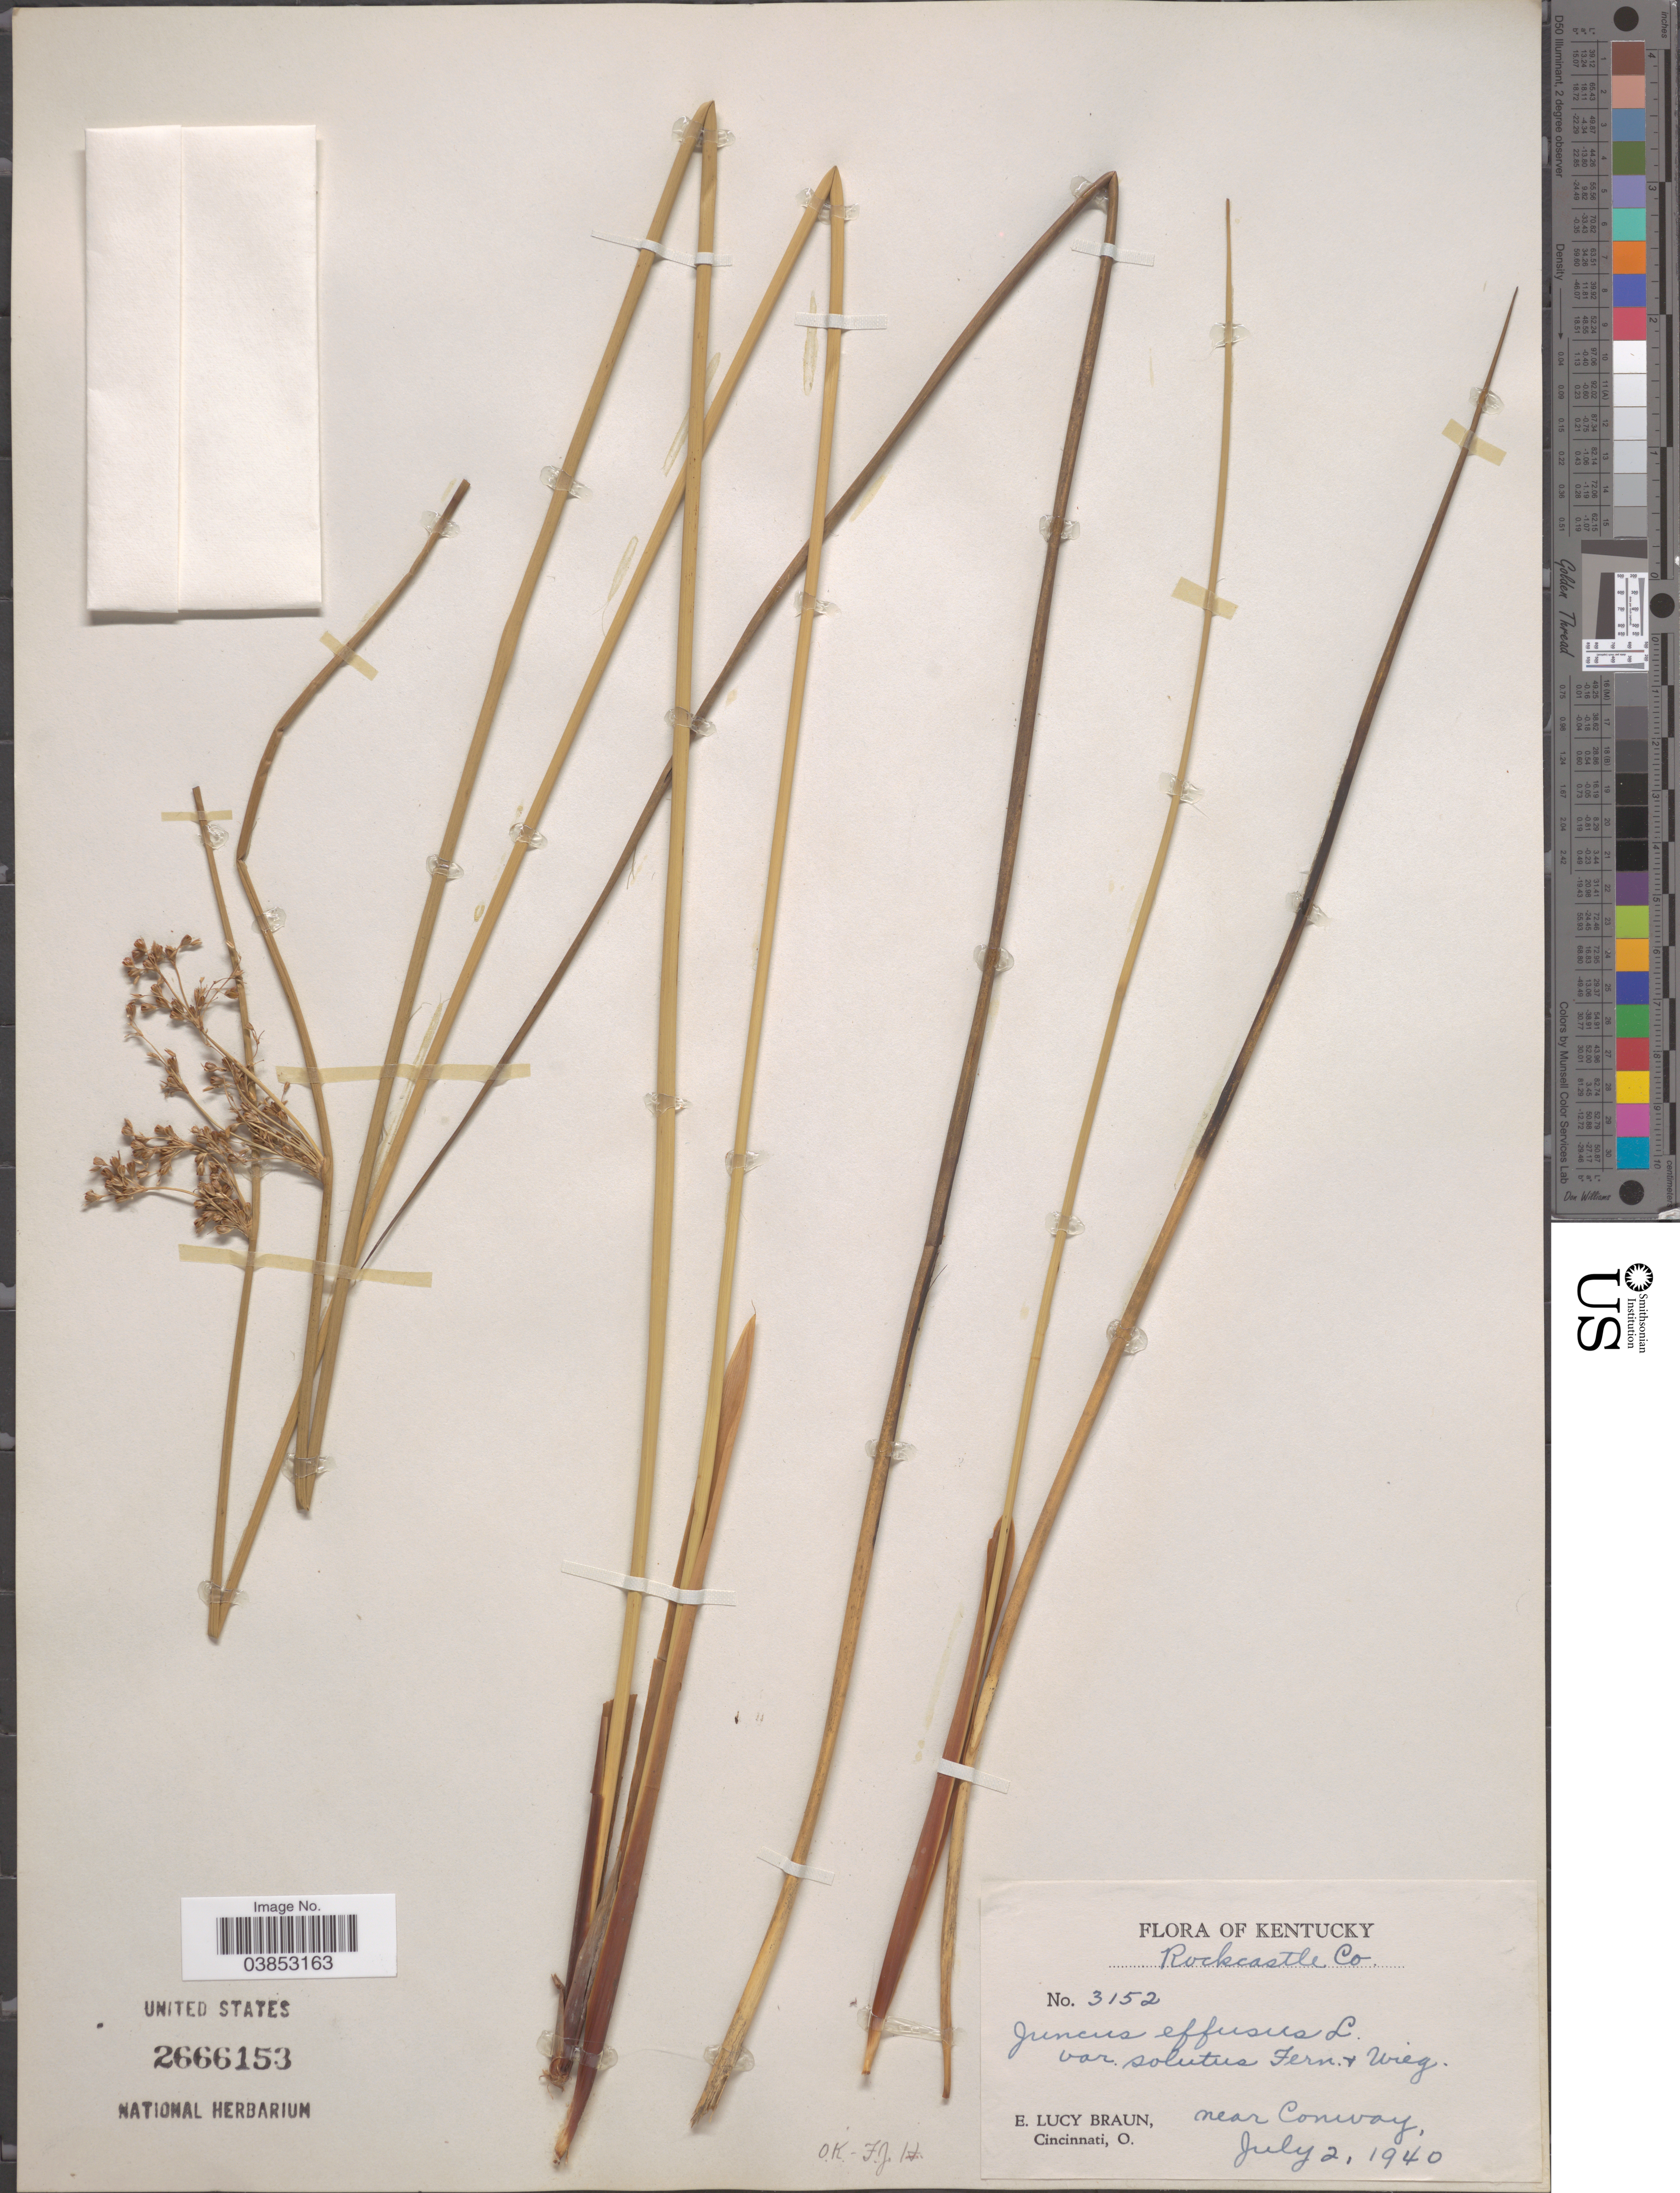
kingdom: Plantae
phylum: Tracheophyta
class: Liliopsida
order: Poales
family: Juncaceae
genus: Juncus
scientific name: Juncus effusus subsp. solutus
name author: (Fernald & Wiegand) Hämet-Ahti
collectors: E. L. Braun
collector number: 3152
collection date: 1940-07-02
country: United States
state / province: Kentucky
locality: Rockcastle Co. Near Conway.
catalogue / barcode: US 2666153